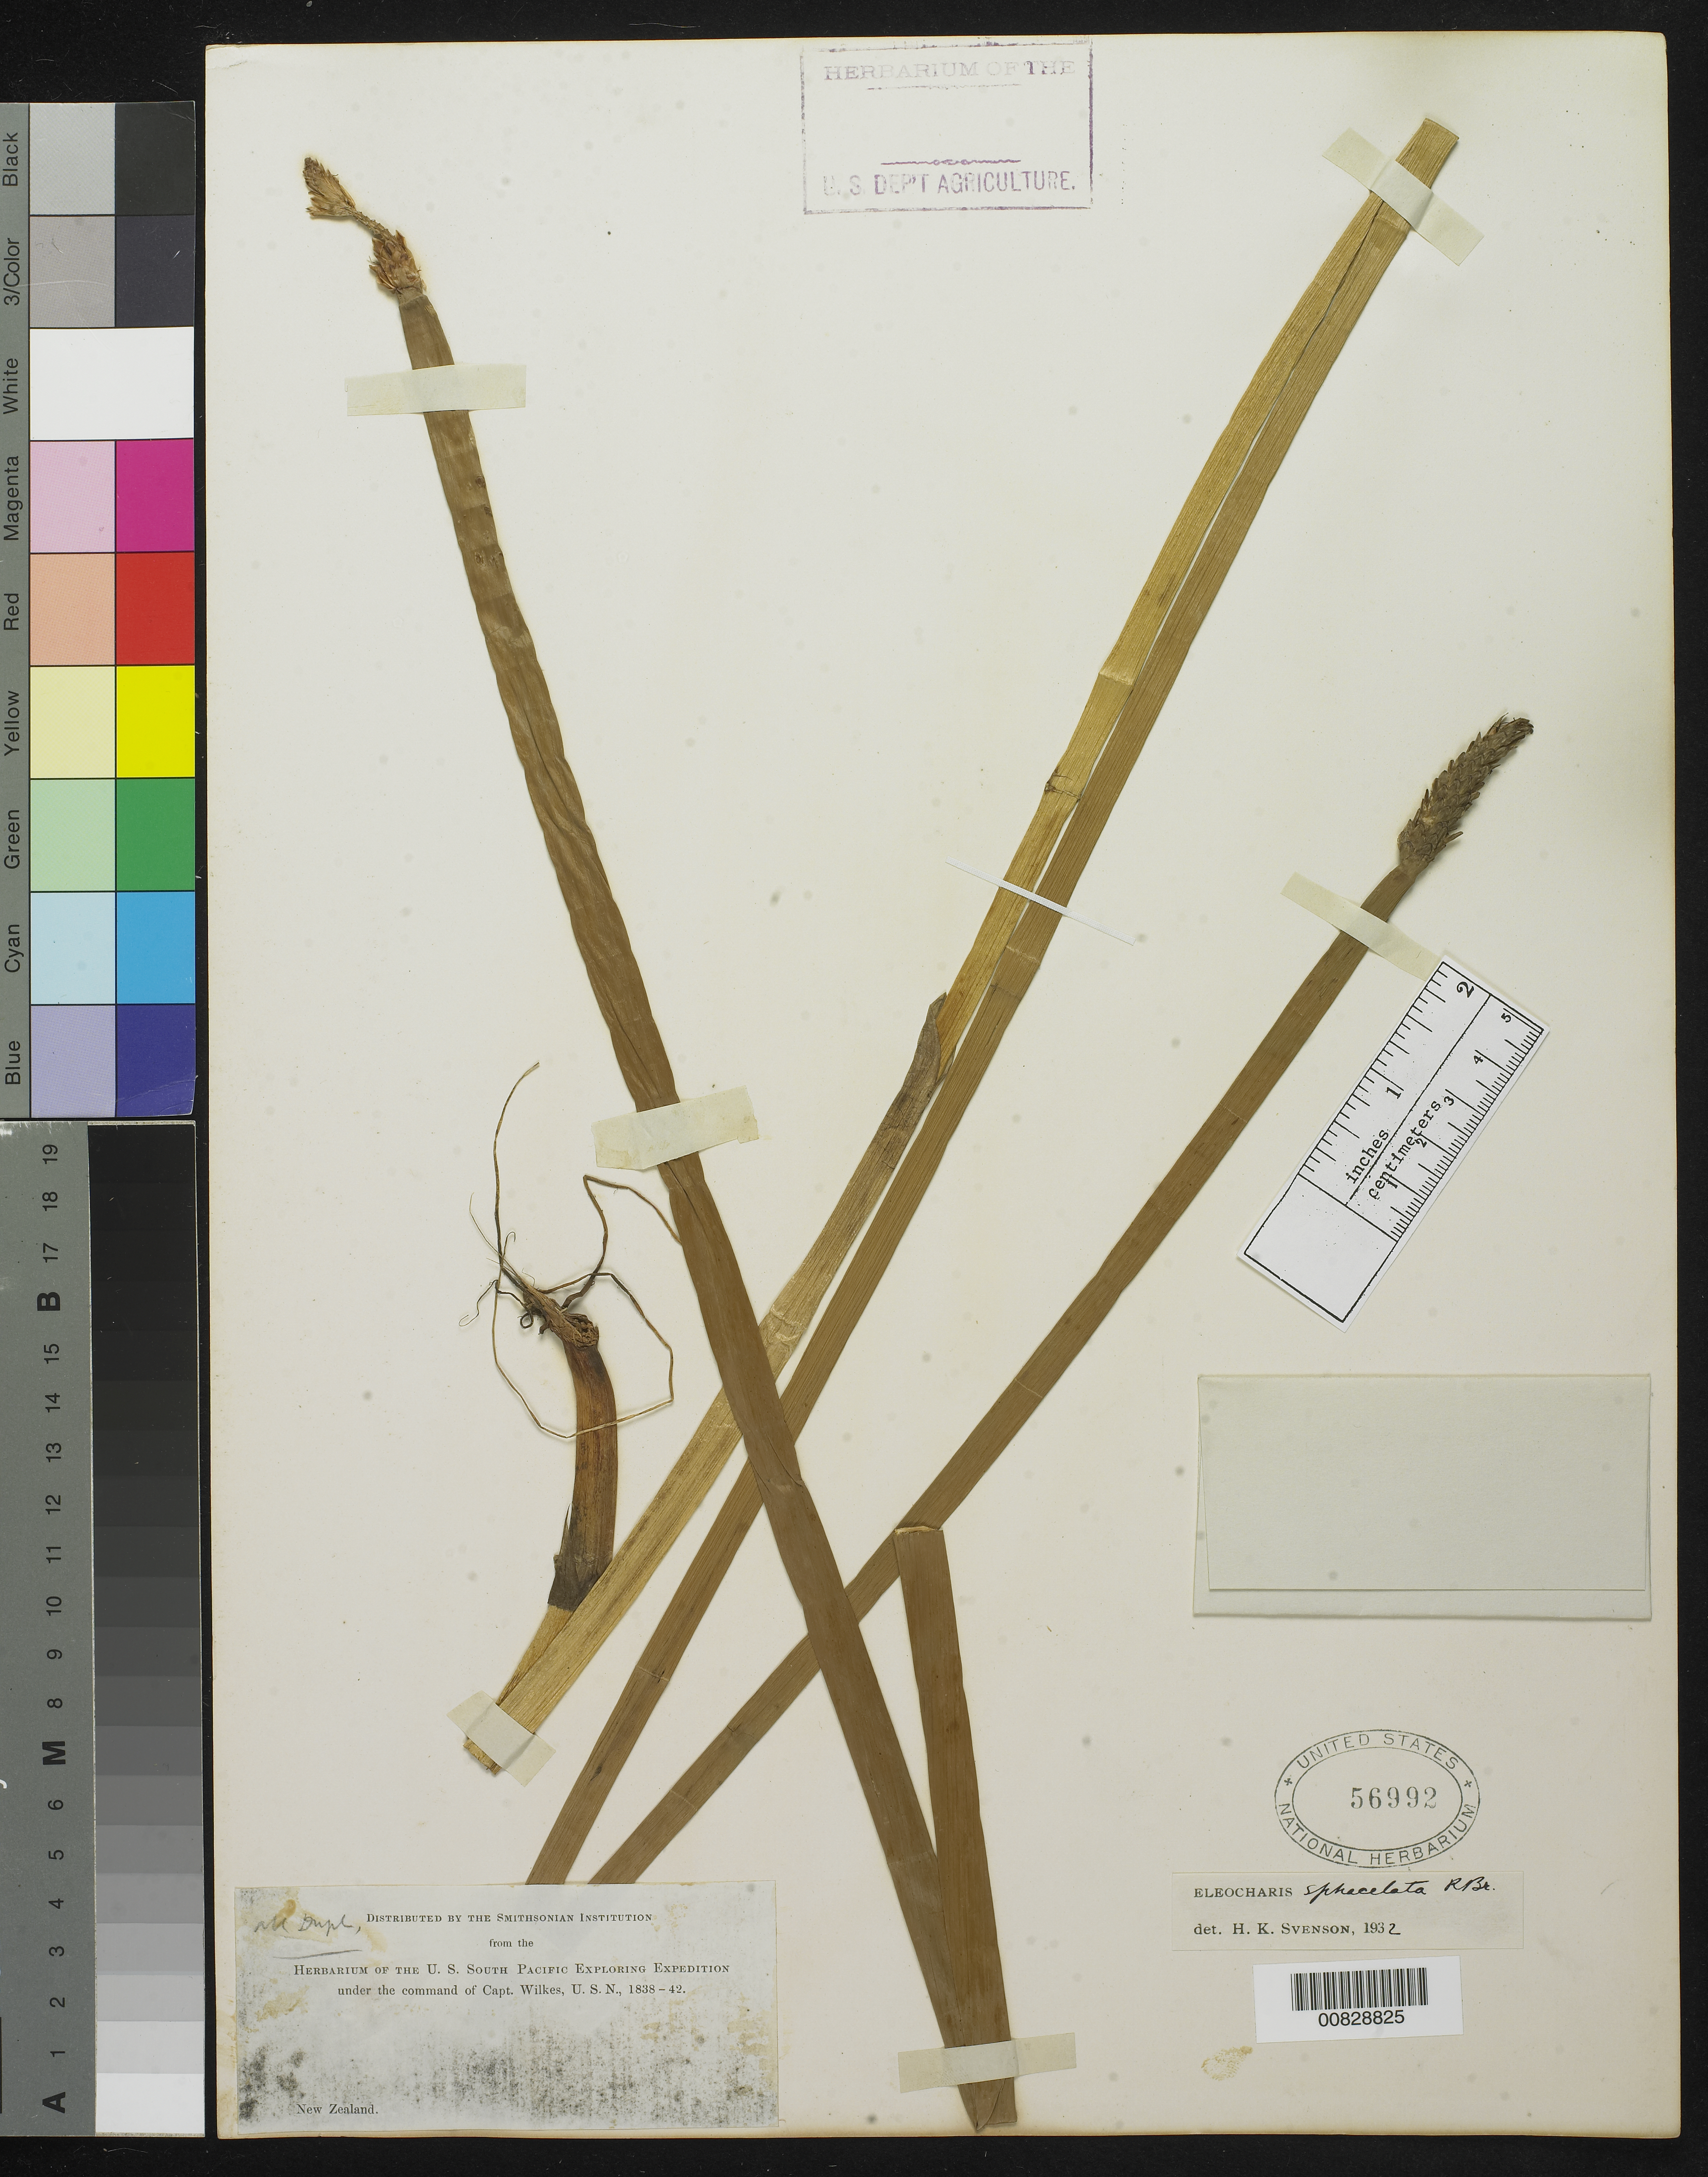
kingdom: Plantae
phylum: Tracheophyta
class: Liliopsida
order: Poales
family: Cyperaceae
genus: Eleocharis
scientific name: Eleocharis sphacelata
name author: R. Br.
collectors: Wilkes Explor. Exped.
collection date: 1838/1842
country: New Zealand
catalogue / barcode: US 56992